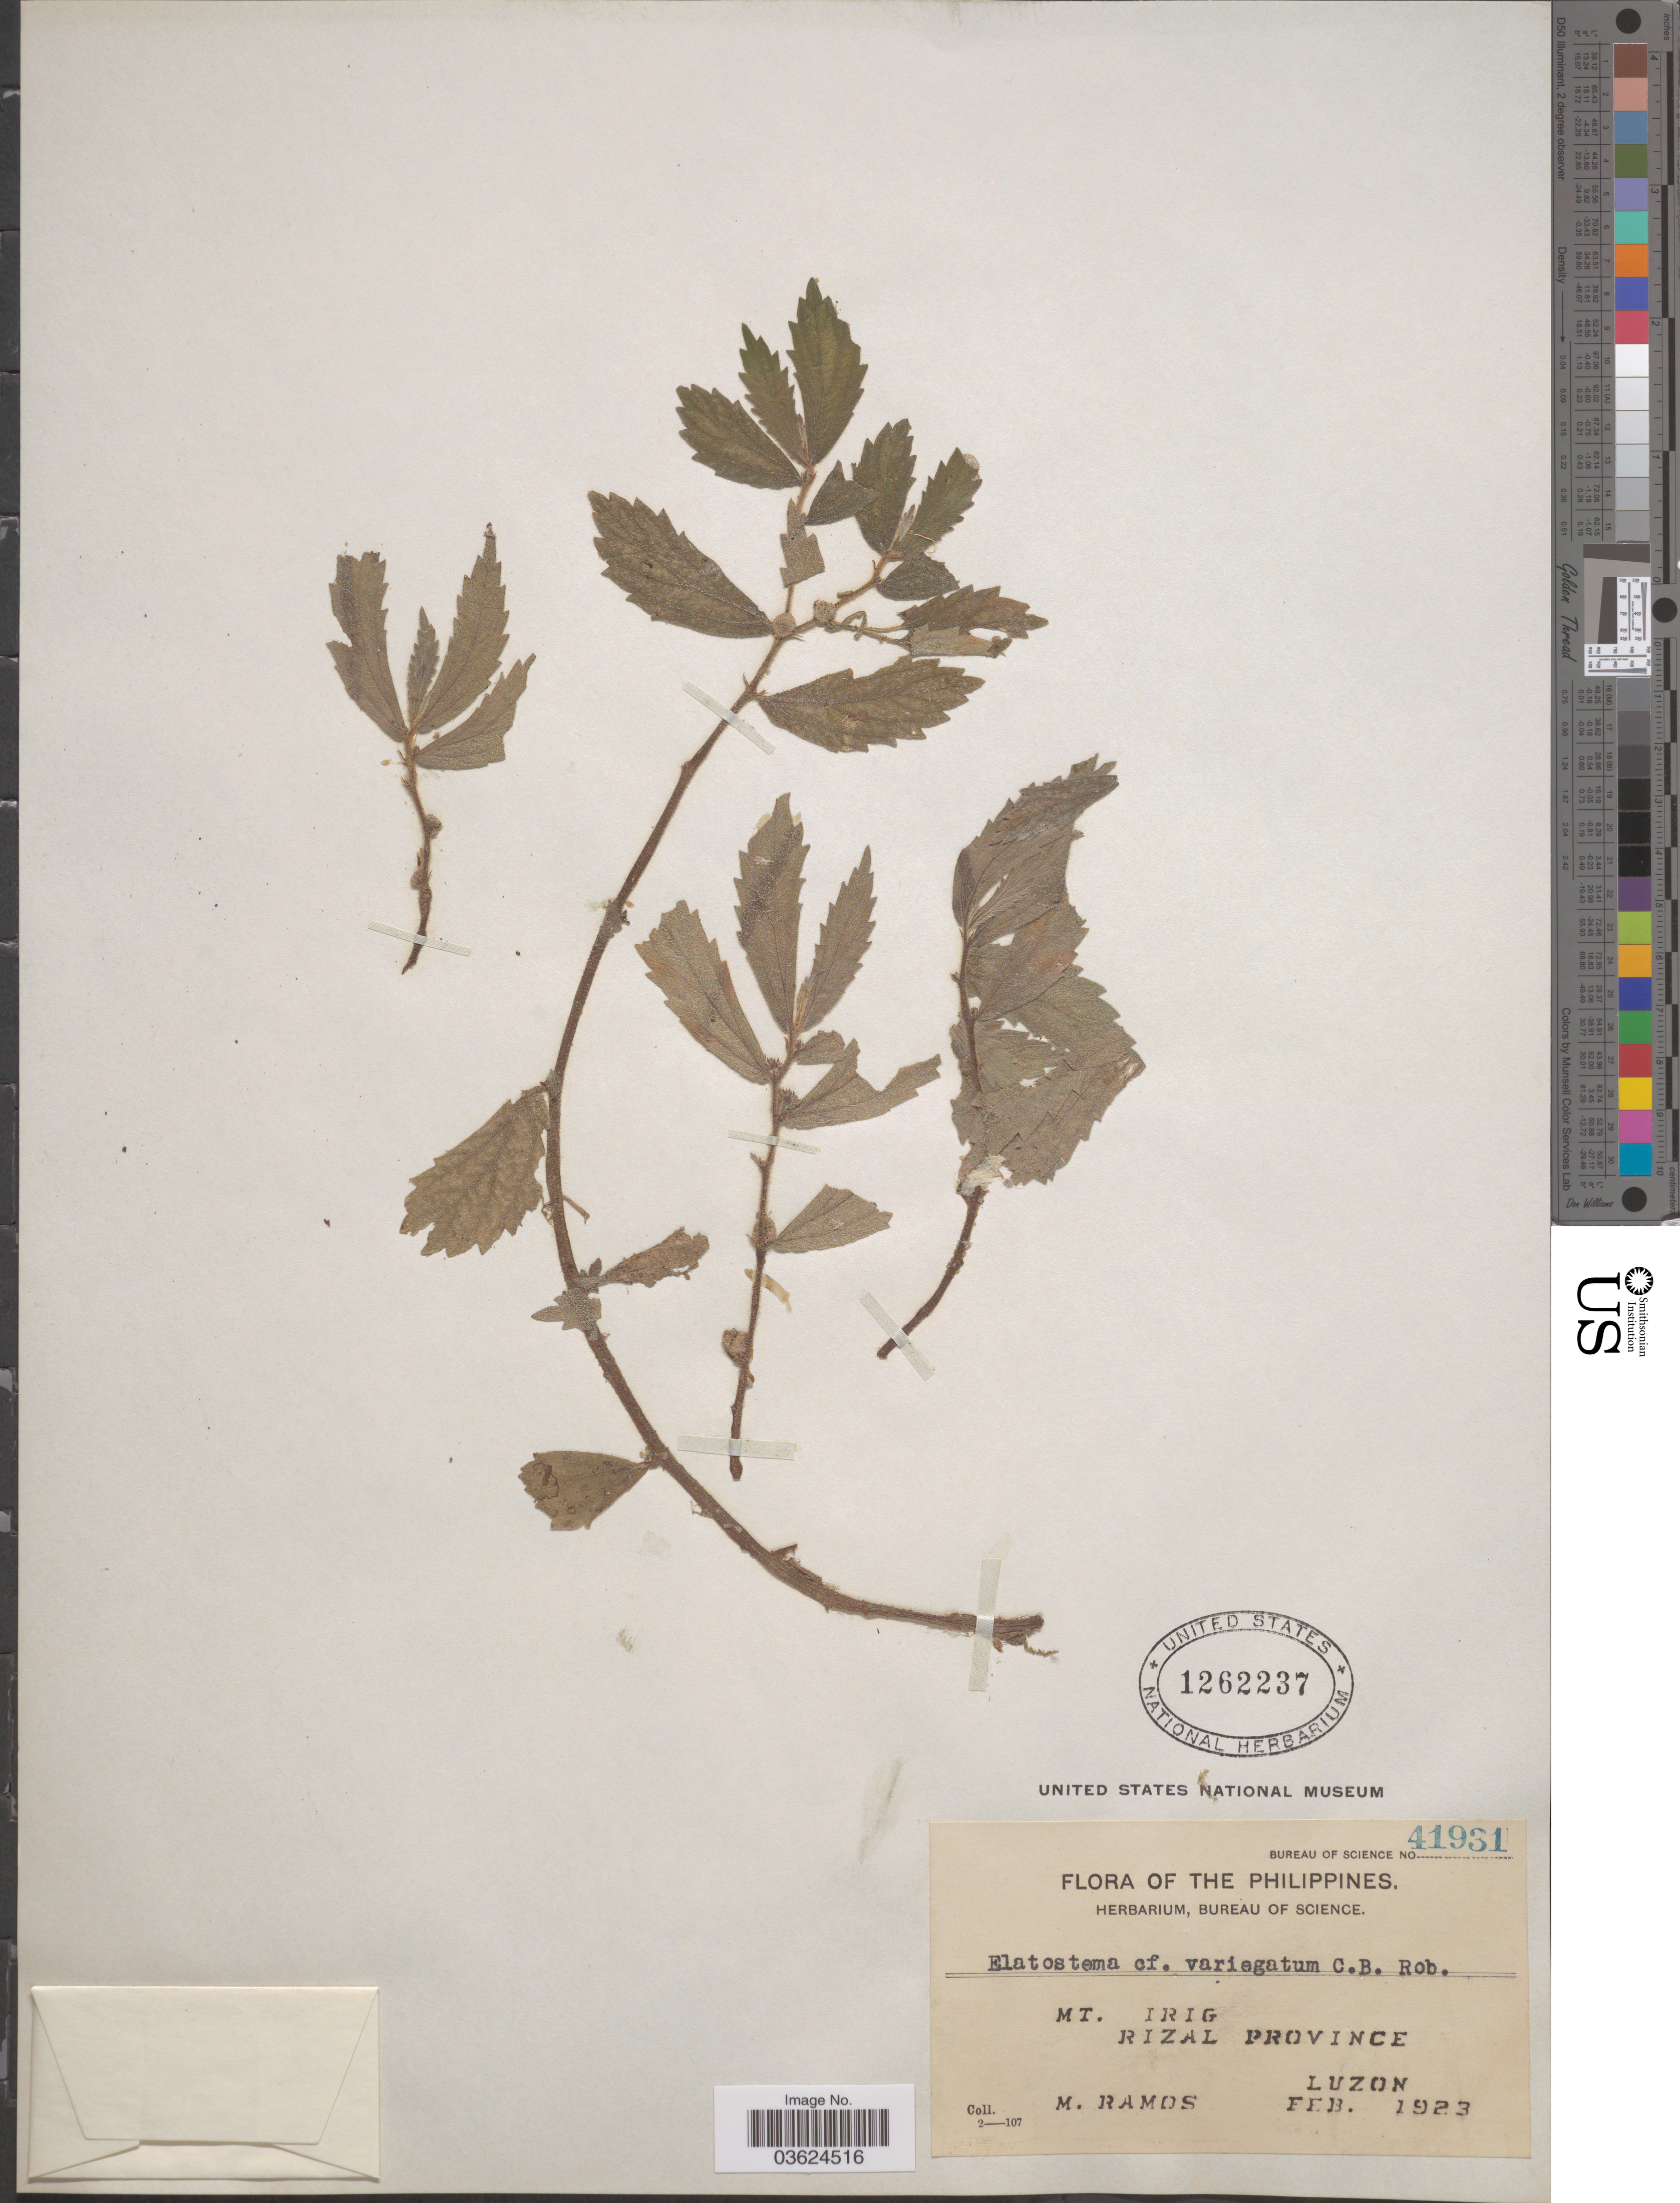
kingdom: Plantae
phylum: Tracheophyta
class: Magnoliopsida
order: Rosales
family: Urticaceae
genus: Elatostema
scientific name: Elatostema variegatum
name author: C.B. Rob.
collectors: M. Ramos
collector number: Bureau of Science 41931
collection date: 1923-02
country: Philippines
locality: Mt. Irig. Rizal Province. Luzon.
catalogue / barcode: US 1262237